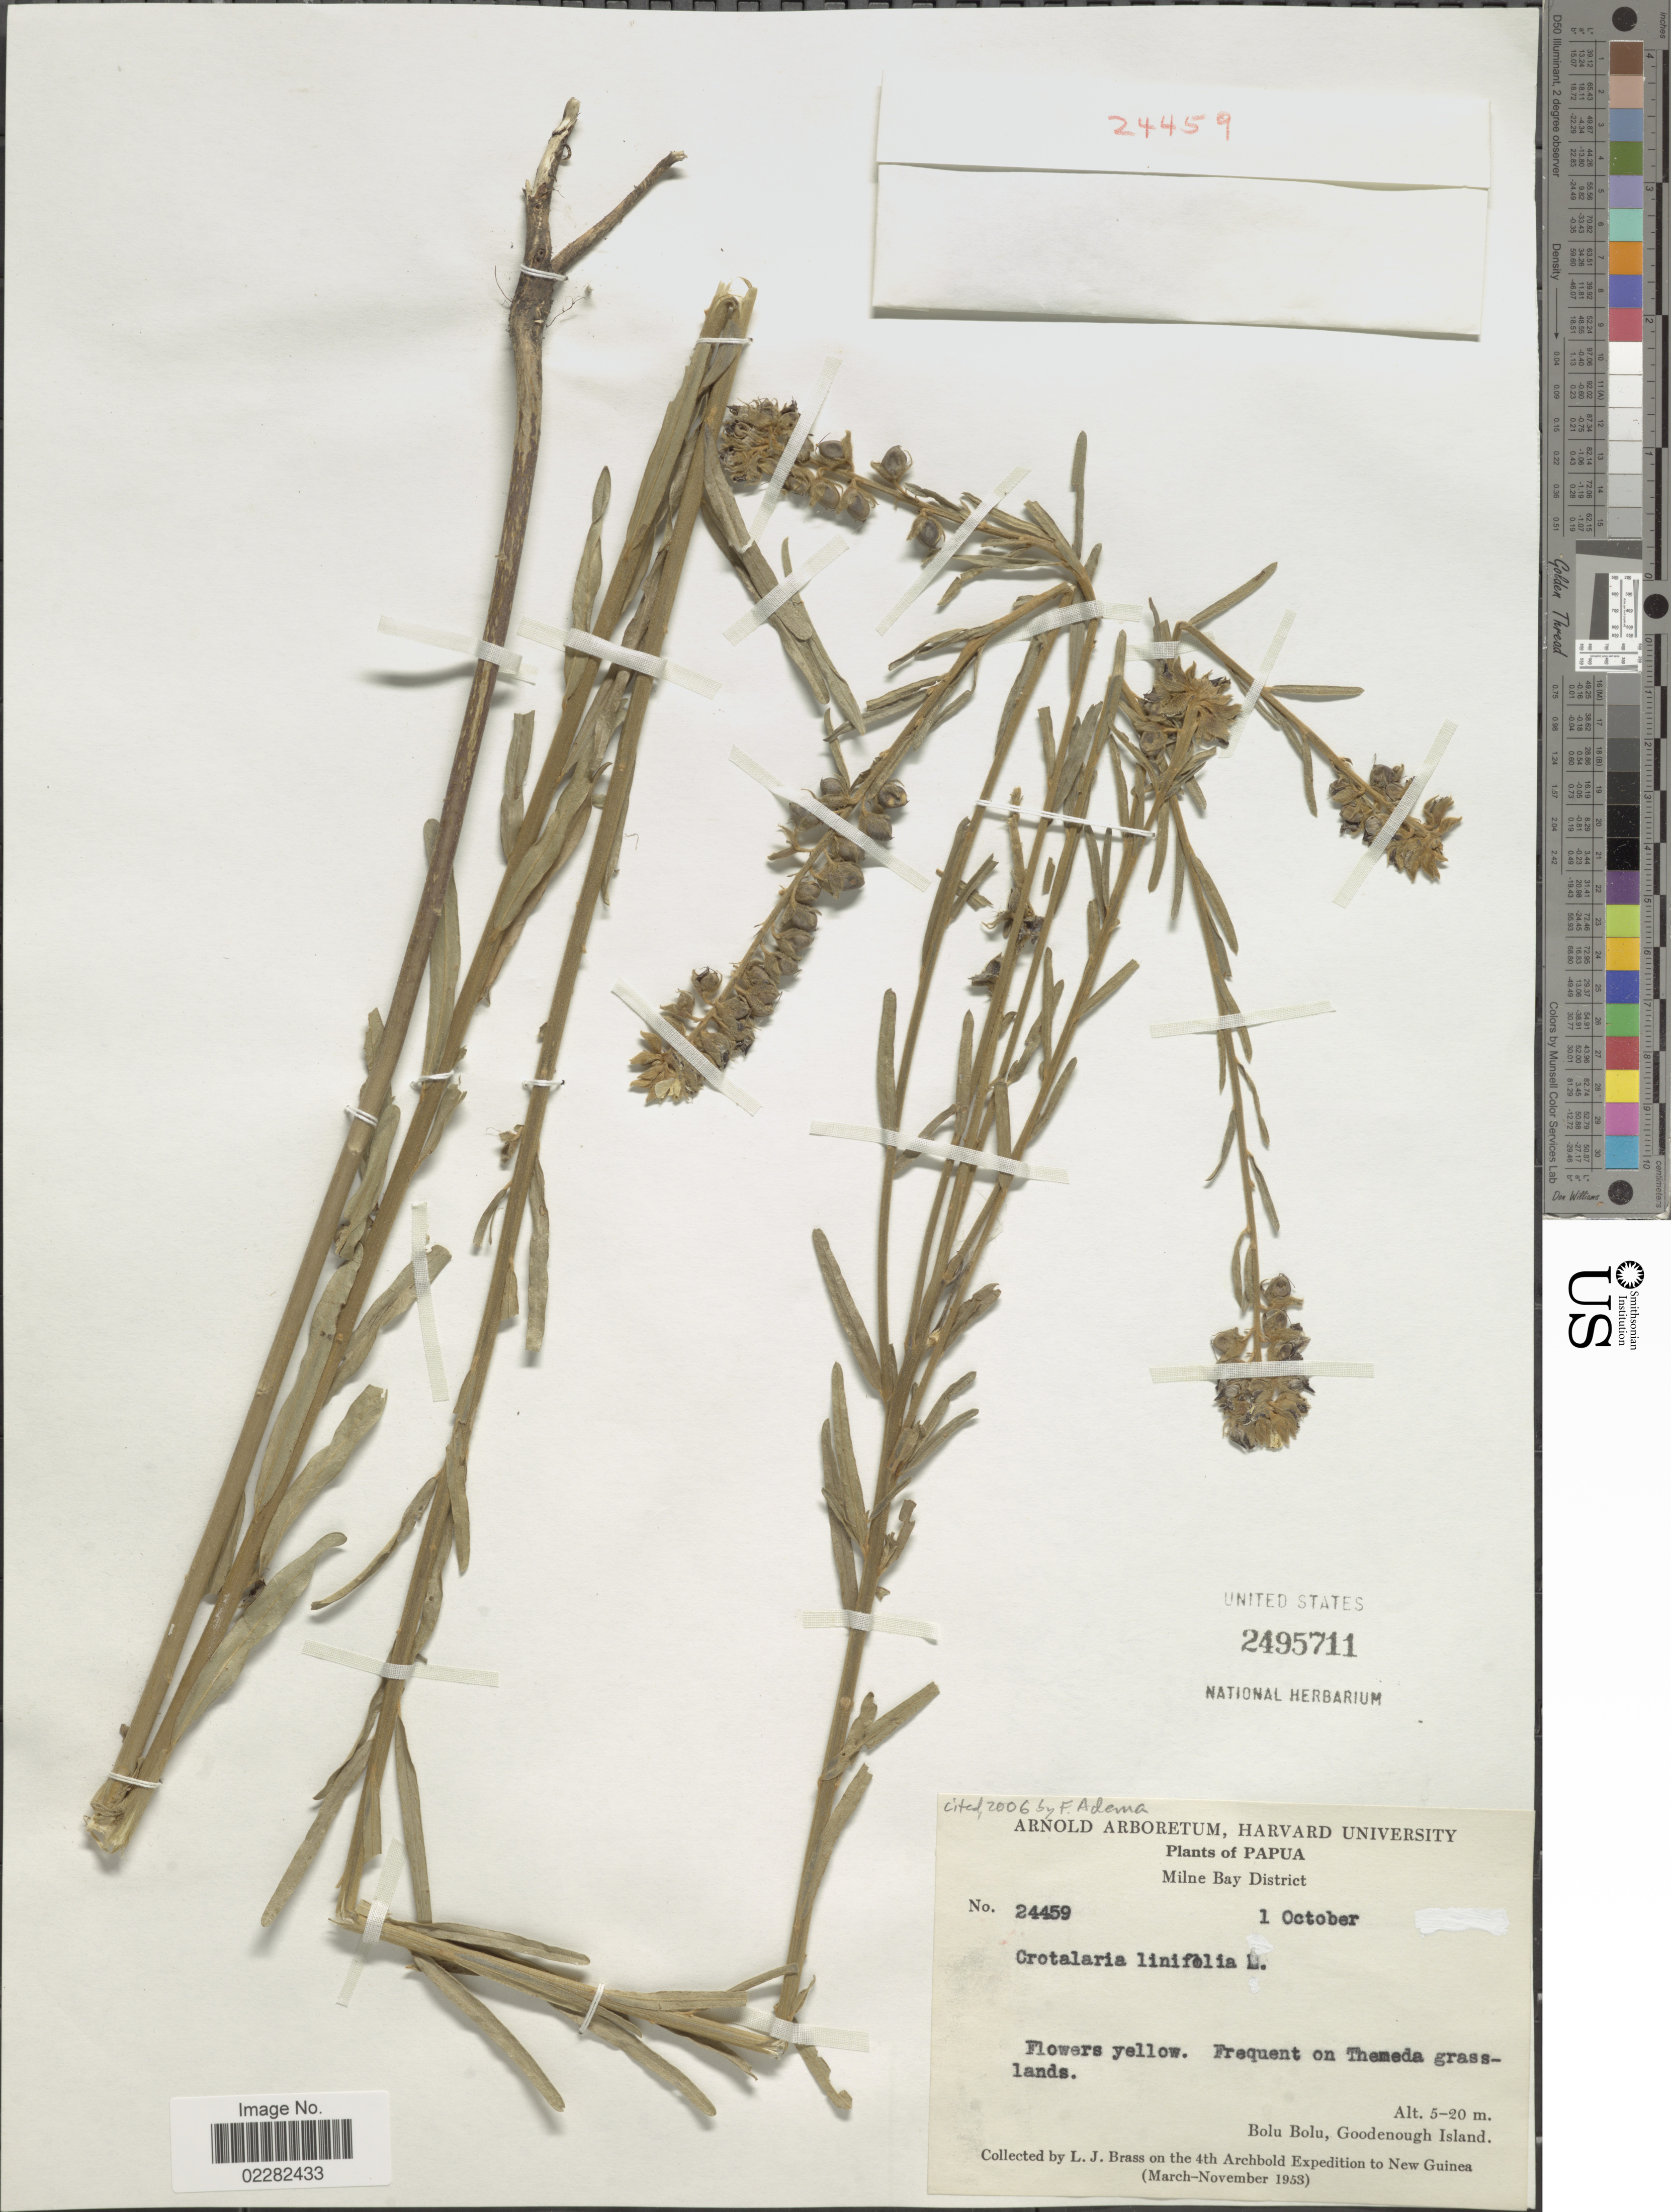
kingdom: Plantae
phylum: Tracheophyta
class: Magnoliopsida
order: Fabales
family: Fabaceae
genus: Crotalaria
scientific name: Crotalaria linifolia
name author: L. f.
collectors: L. J. Brass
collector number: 24459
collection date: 1953-10-01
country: Papua New Guinea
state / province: Milne Bay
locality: Bolu Bolu, Goodenough Island,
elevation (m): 5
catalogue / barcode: US 2495711